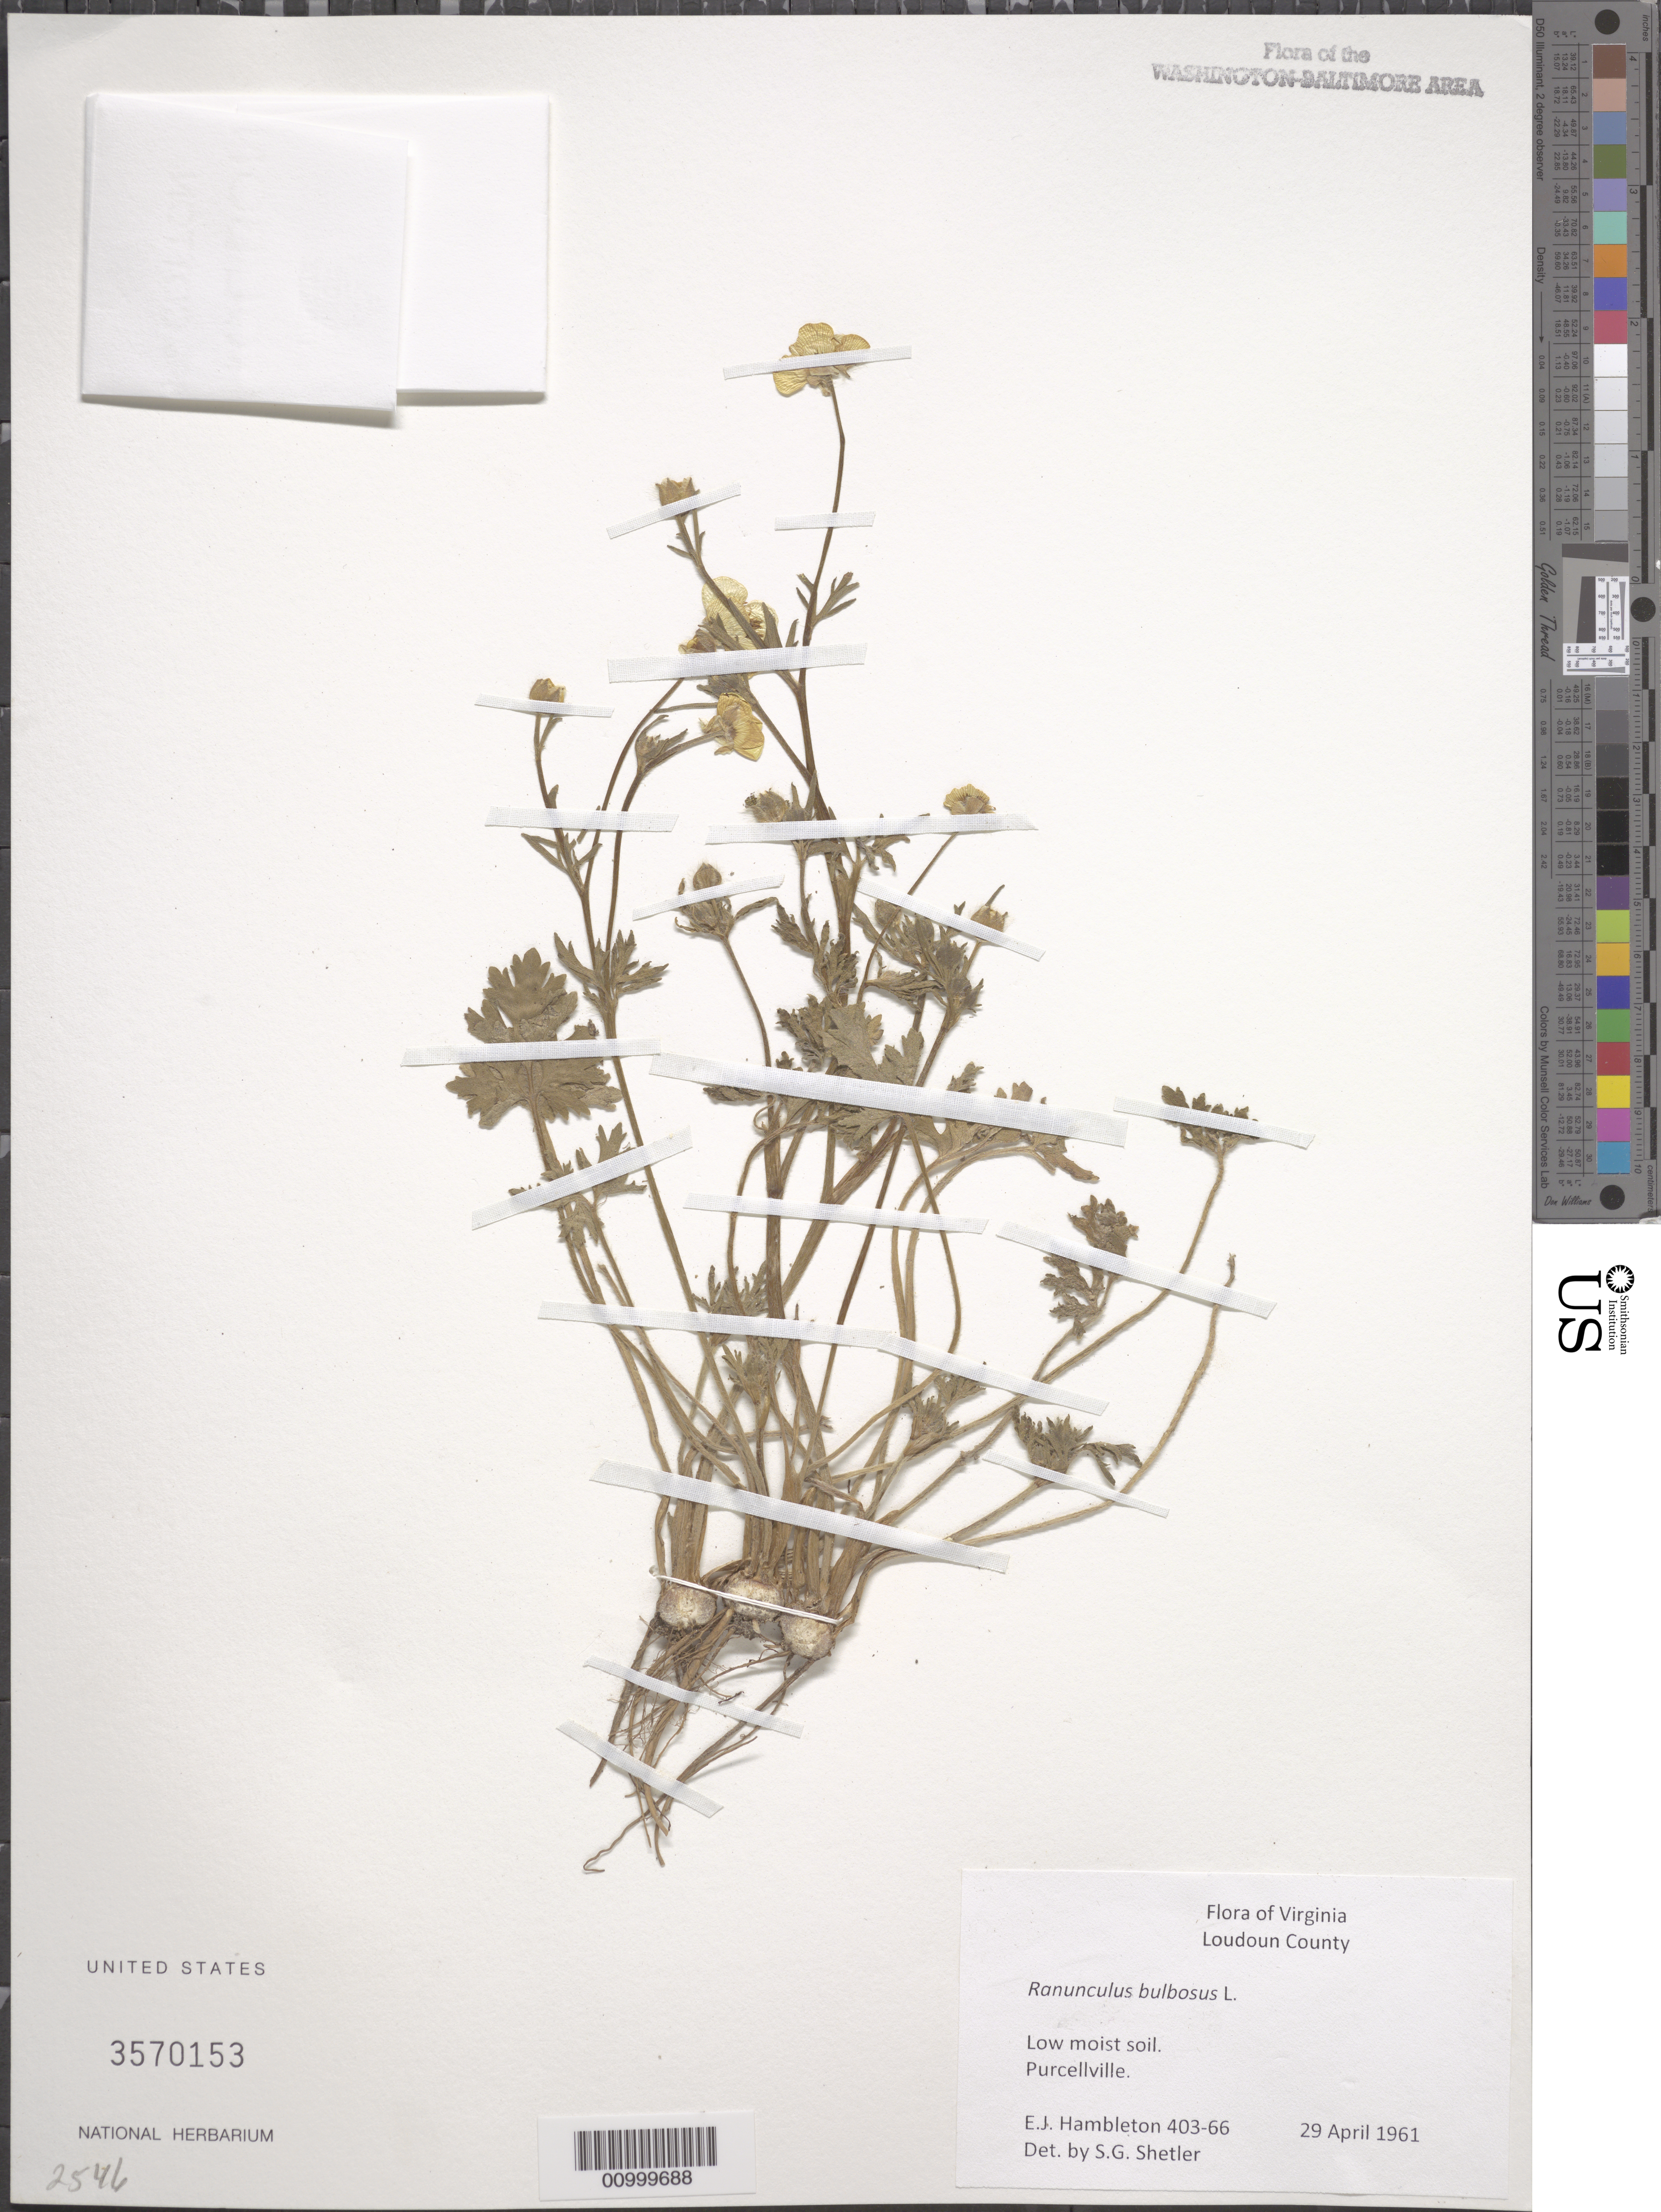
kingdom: Plantae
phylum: Tracheophyta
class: Magnoliopsida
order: Ranunculales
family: Ranunculaceae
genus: Ranunculus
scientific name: Ranunculus bulbosus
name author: L.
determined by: Shetler, Stanwyn G., (US), NMNH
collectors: E. Hambleton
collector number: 403-66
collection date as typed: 29 Apr 1961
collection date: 1961-04-29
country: United States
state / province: Virginia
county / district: Loudoun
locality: Purcellville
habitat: low moist soil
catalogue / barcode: US 3570153